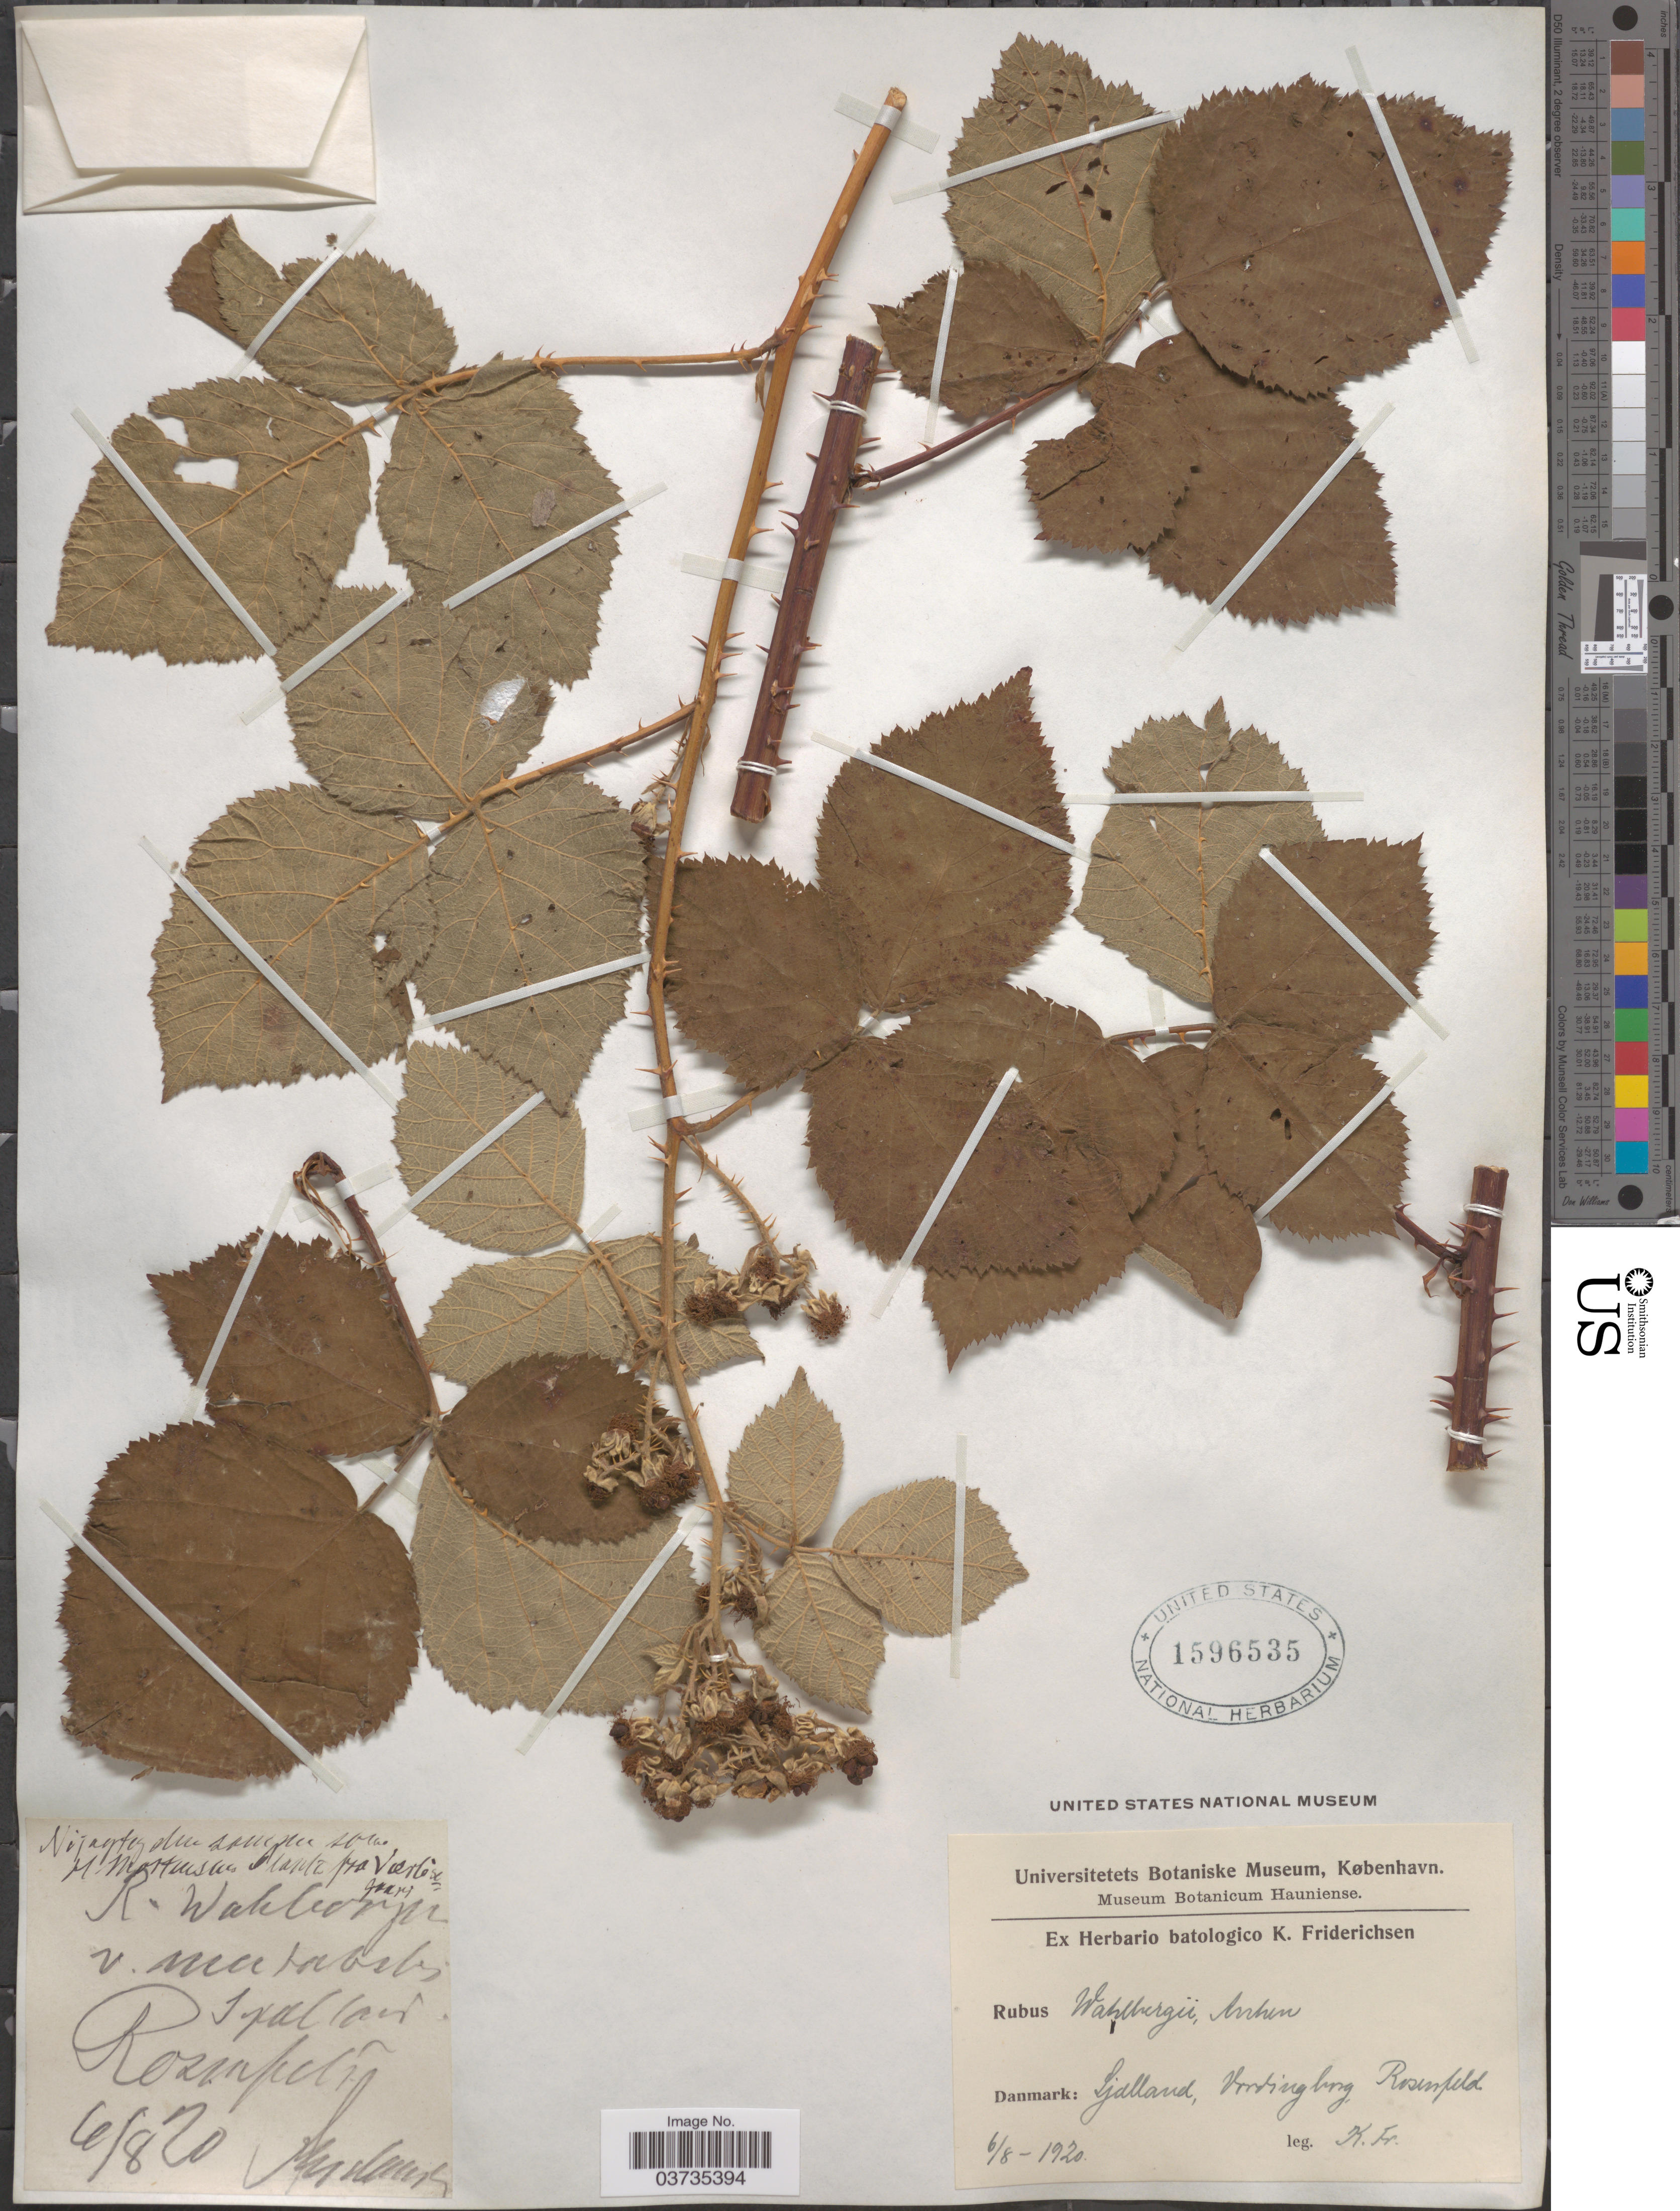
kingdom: Plantae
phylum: Tracheophyta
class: Magnoliopsida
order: Rosales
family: Rosaceae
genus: Rubus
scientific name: Rubus wahlbergii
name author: Arrh.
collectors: K. Friderichsen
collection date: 1920-08-06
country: Denmark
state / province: Sjæland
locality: Sjælland, Vordingborg, Rosenfeld.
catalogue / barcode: US 1596535